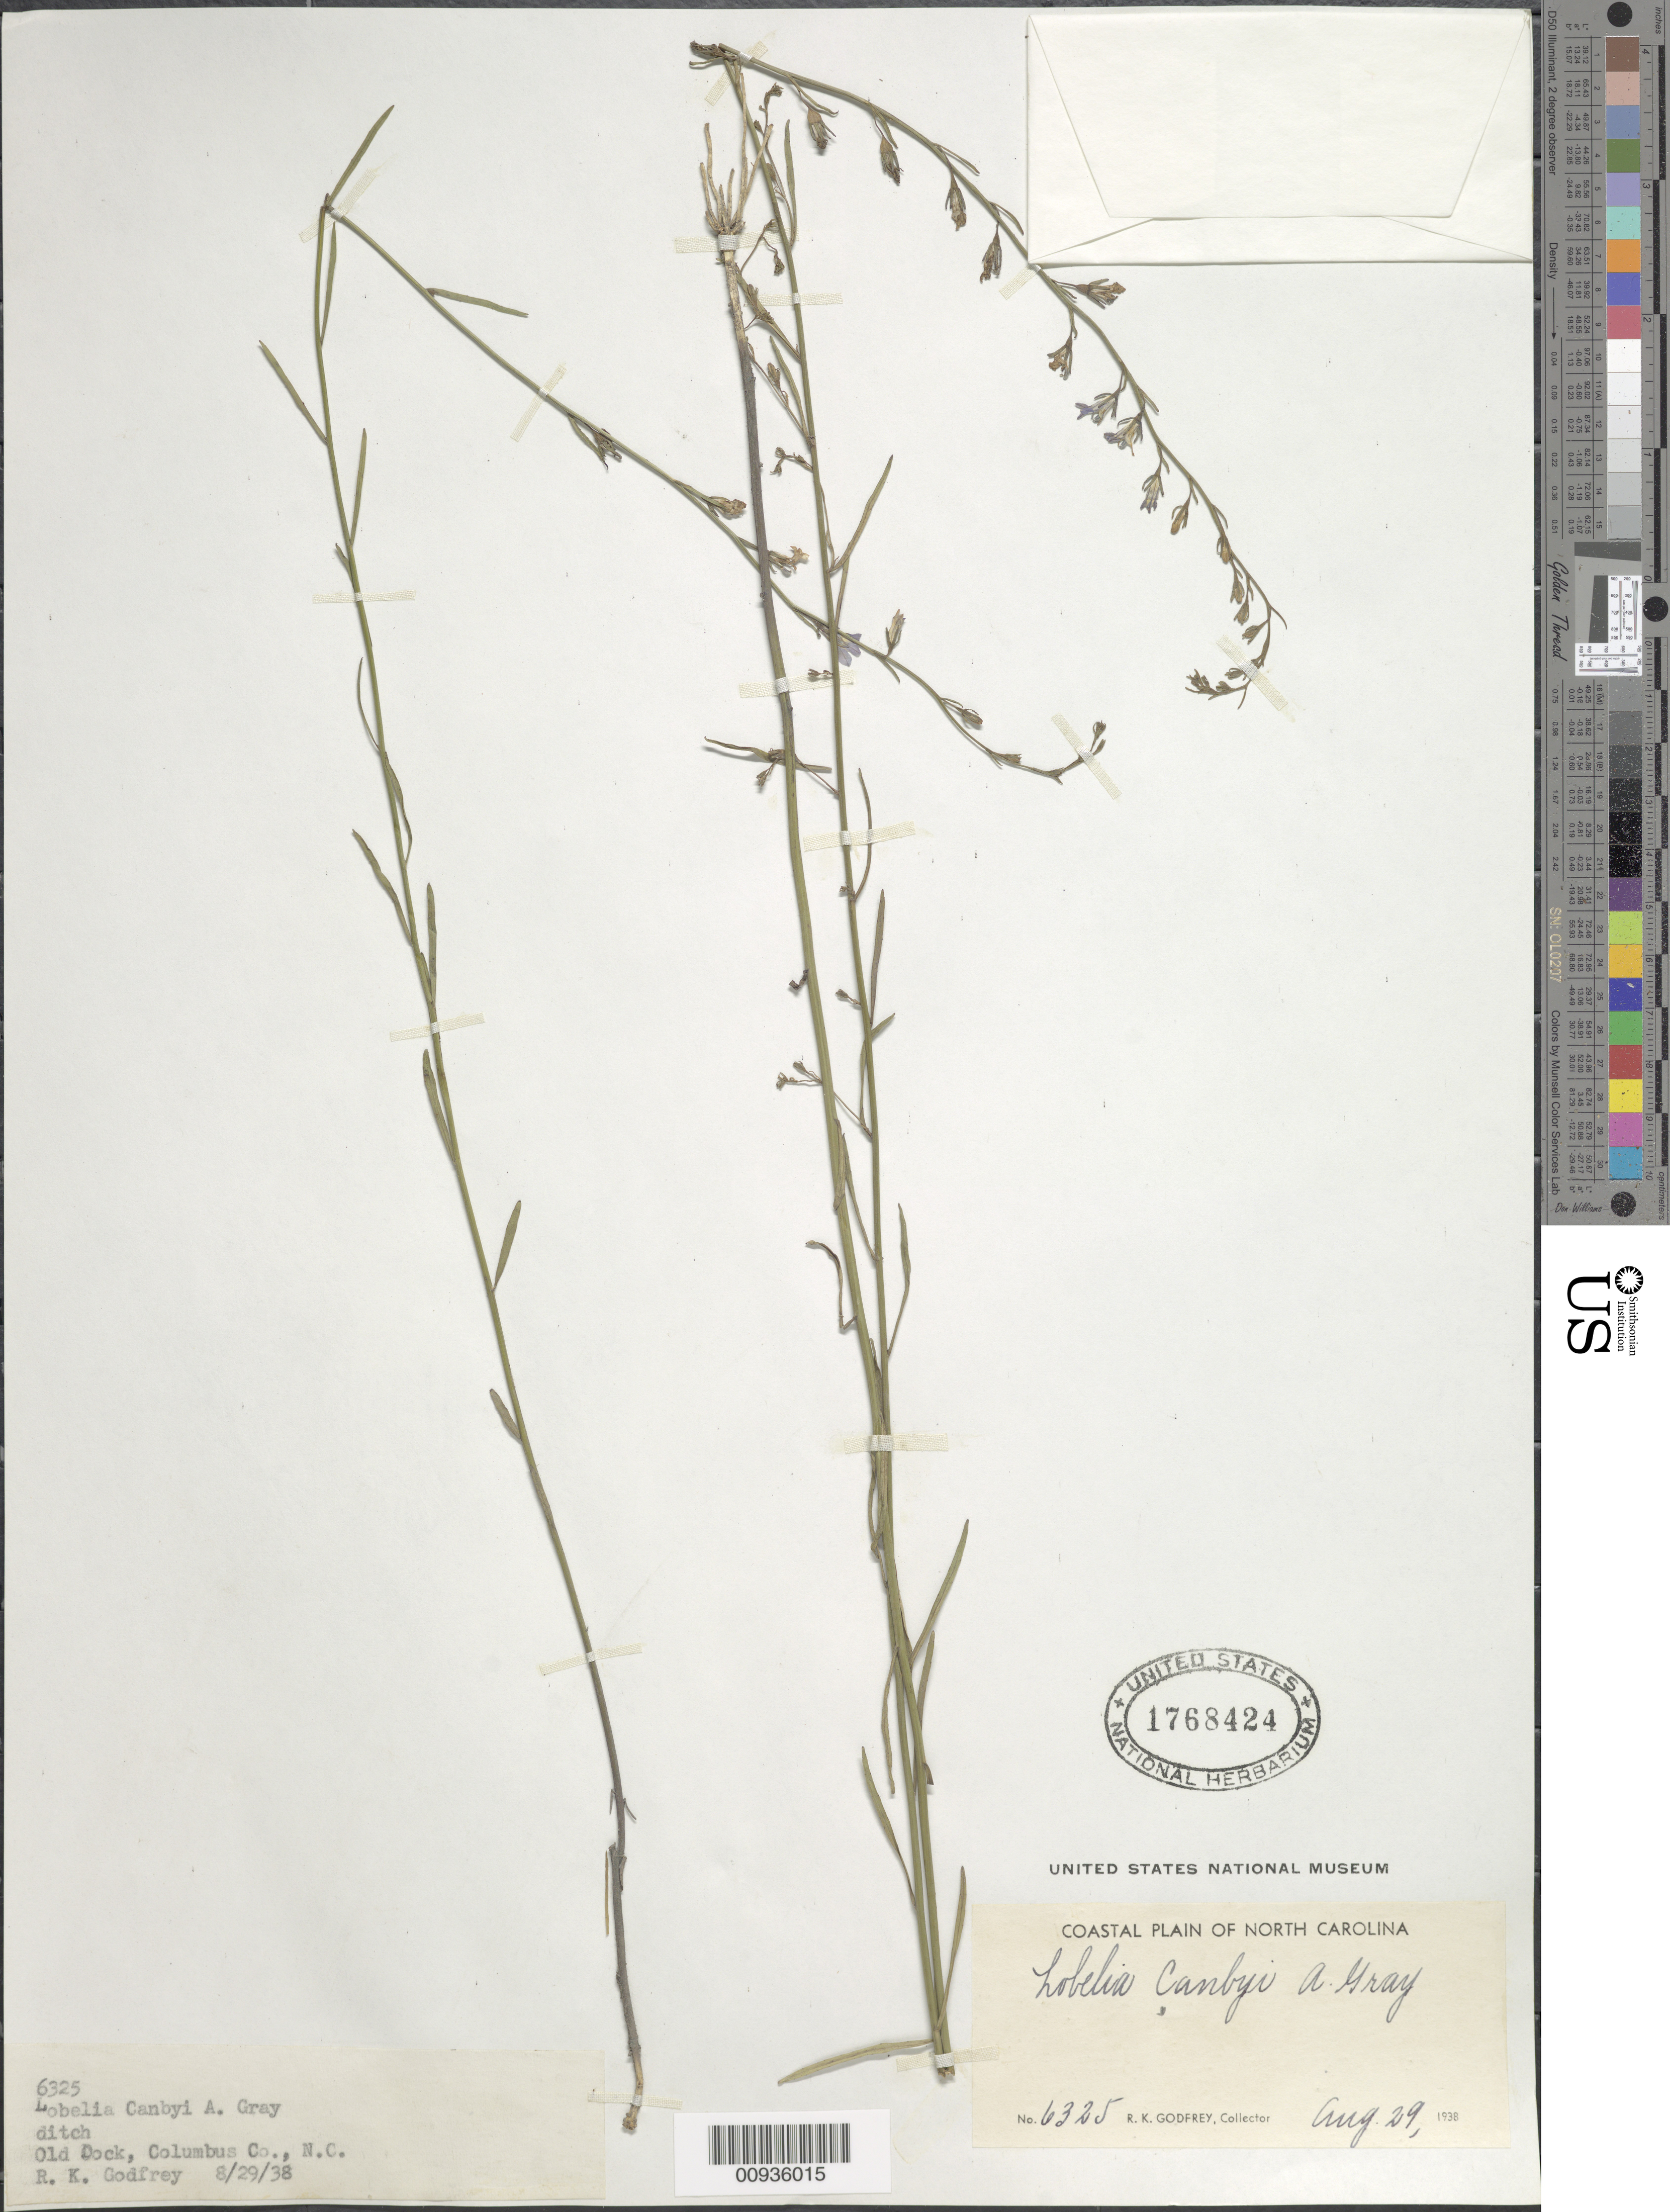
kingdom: Plantae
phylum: Tracheophyta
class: Magnoliopsida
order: Asterales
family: Campanulaceae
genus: Lobelia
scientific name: Lobelia canbyi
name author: A. Gray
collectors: R. K. Godfrey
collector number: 6325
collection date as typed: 29 Aug 1938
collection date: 1938-08-29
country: United States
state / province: North Carolina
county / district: Columbus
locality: Old Dock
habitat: ditch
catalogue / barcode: US 1768424